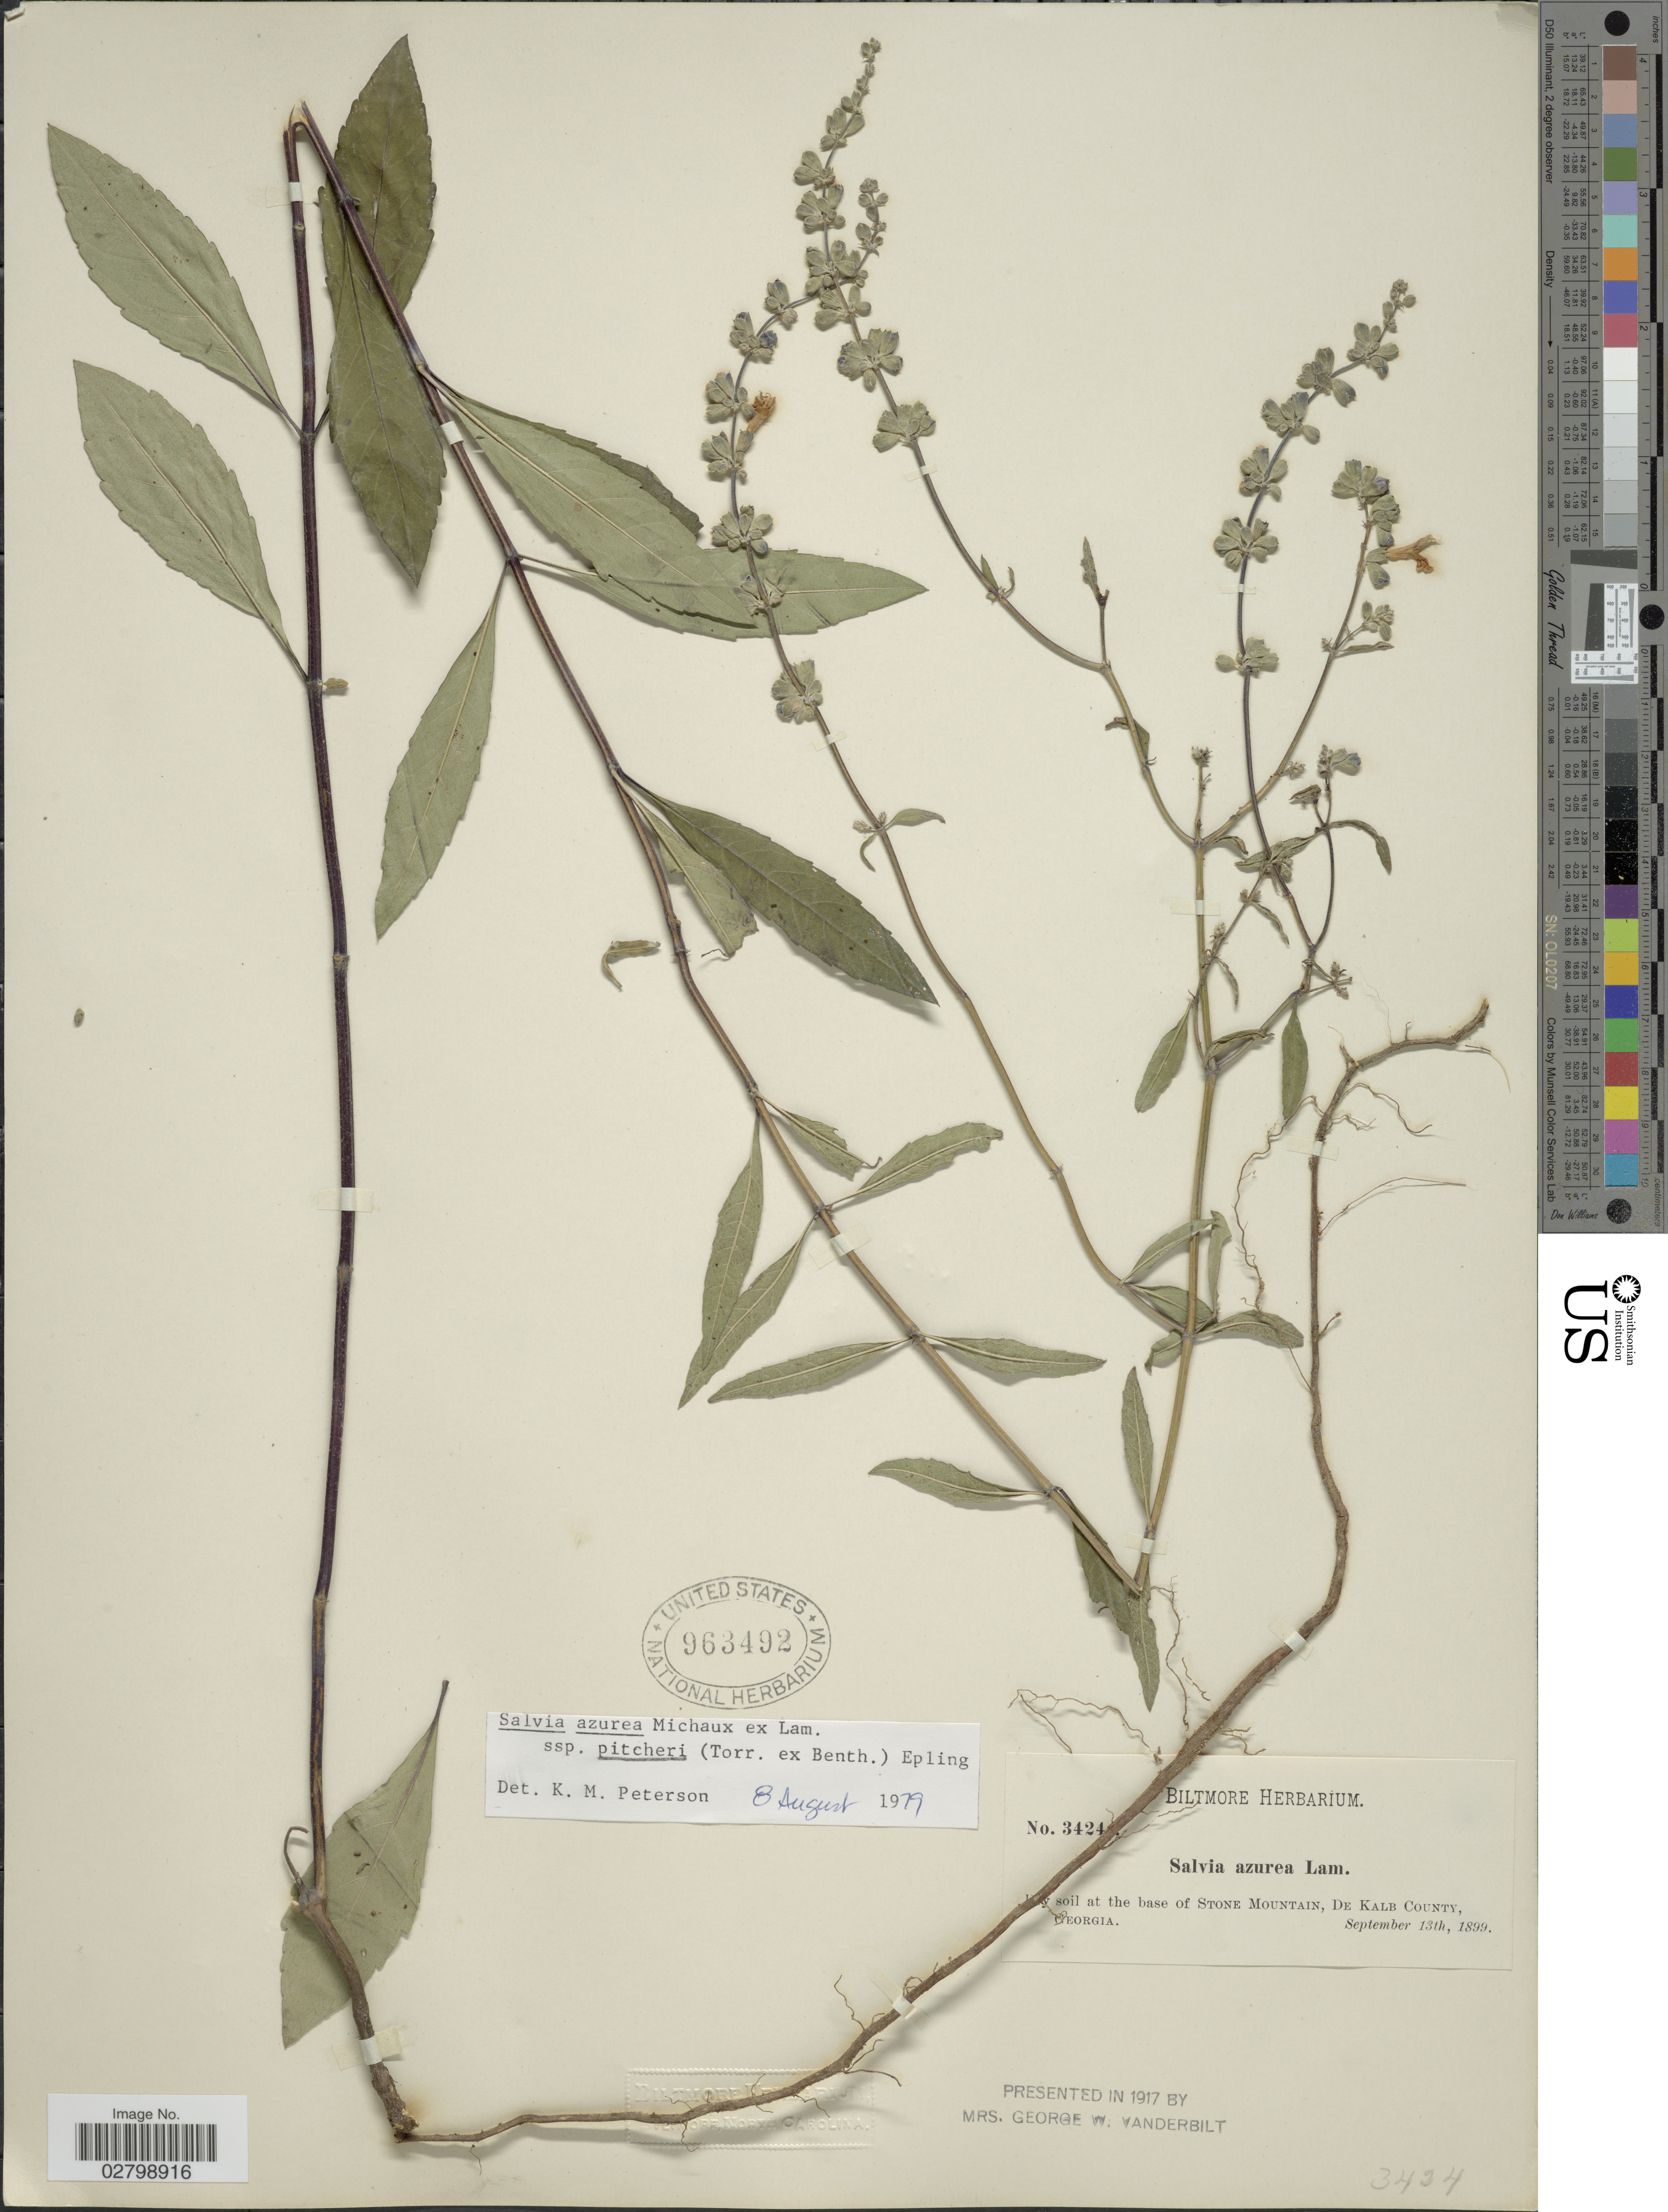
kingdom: Plantae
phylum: Tracheophyta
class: Magnoliopsida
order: Lamiales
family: Lamiaceae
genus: Salvia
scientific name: Salvia azurea subsp. pitcheri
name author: Michx. ex Lam.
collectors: ex herb. Biltmore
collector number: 3424*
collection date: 1899-09-13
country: United States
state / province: Georgia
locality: At the base Stone Mountain, De Kalb County.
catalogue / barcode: US 963492